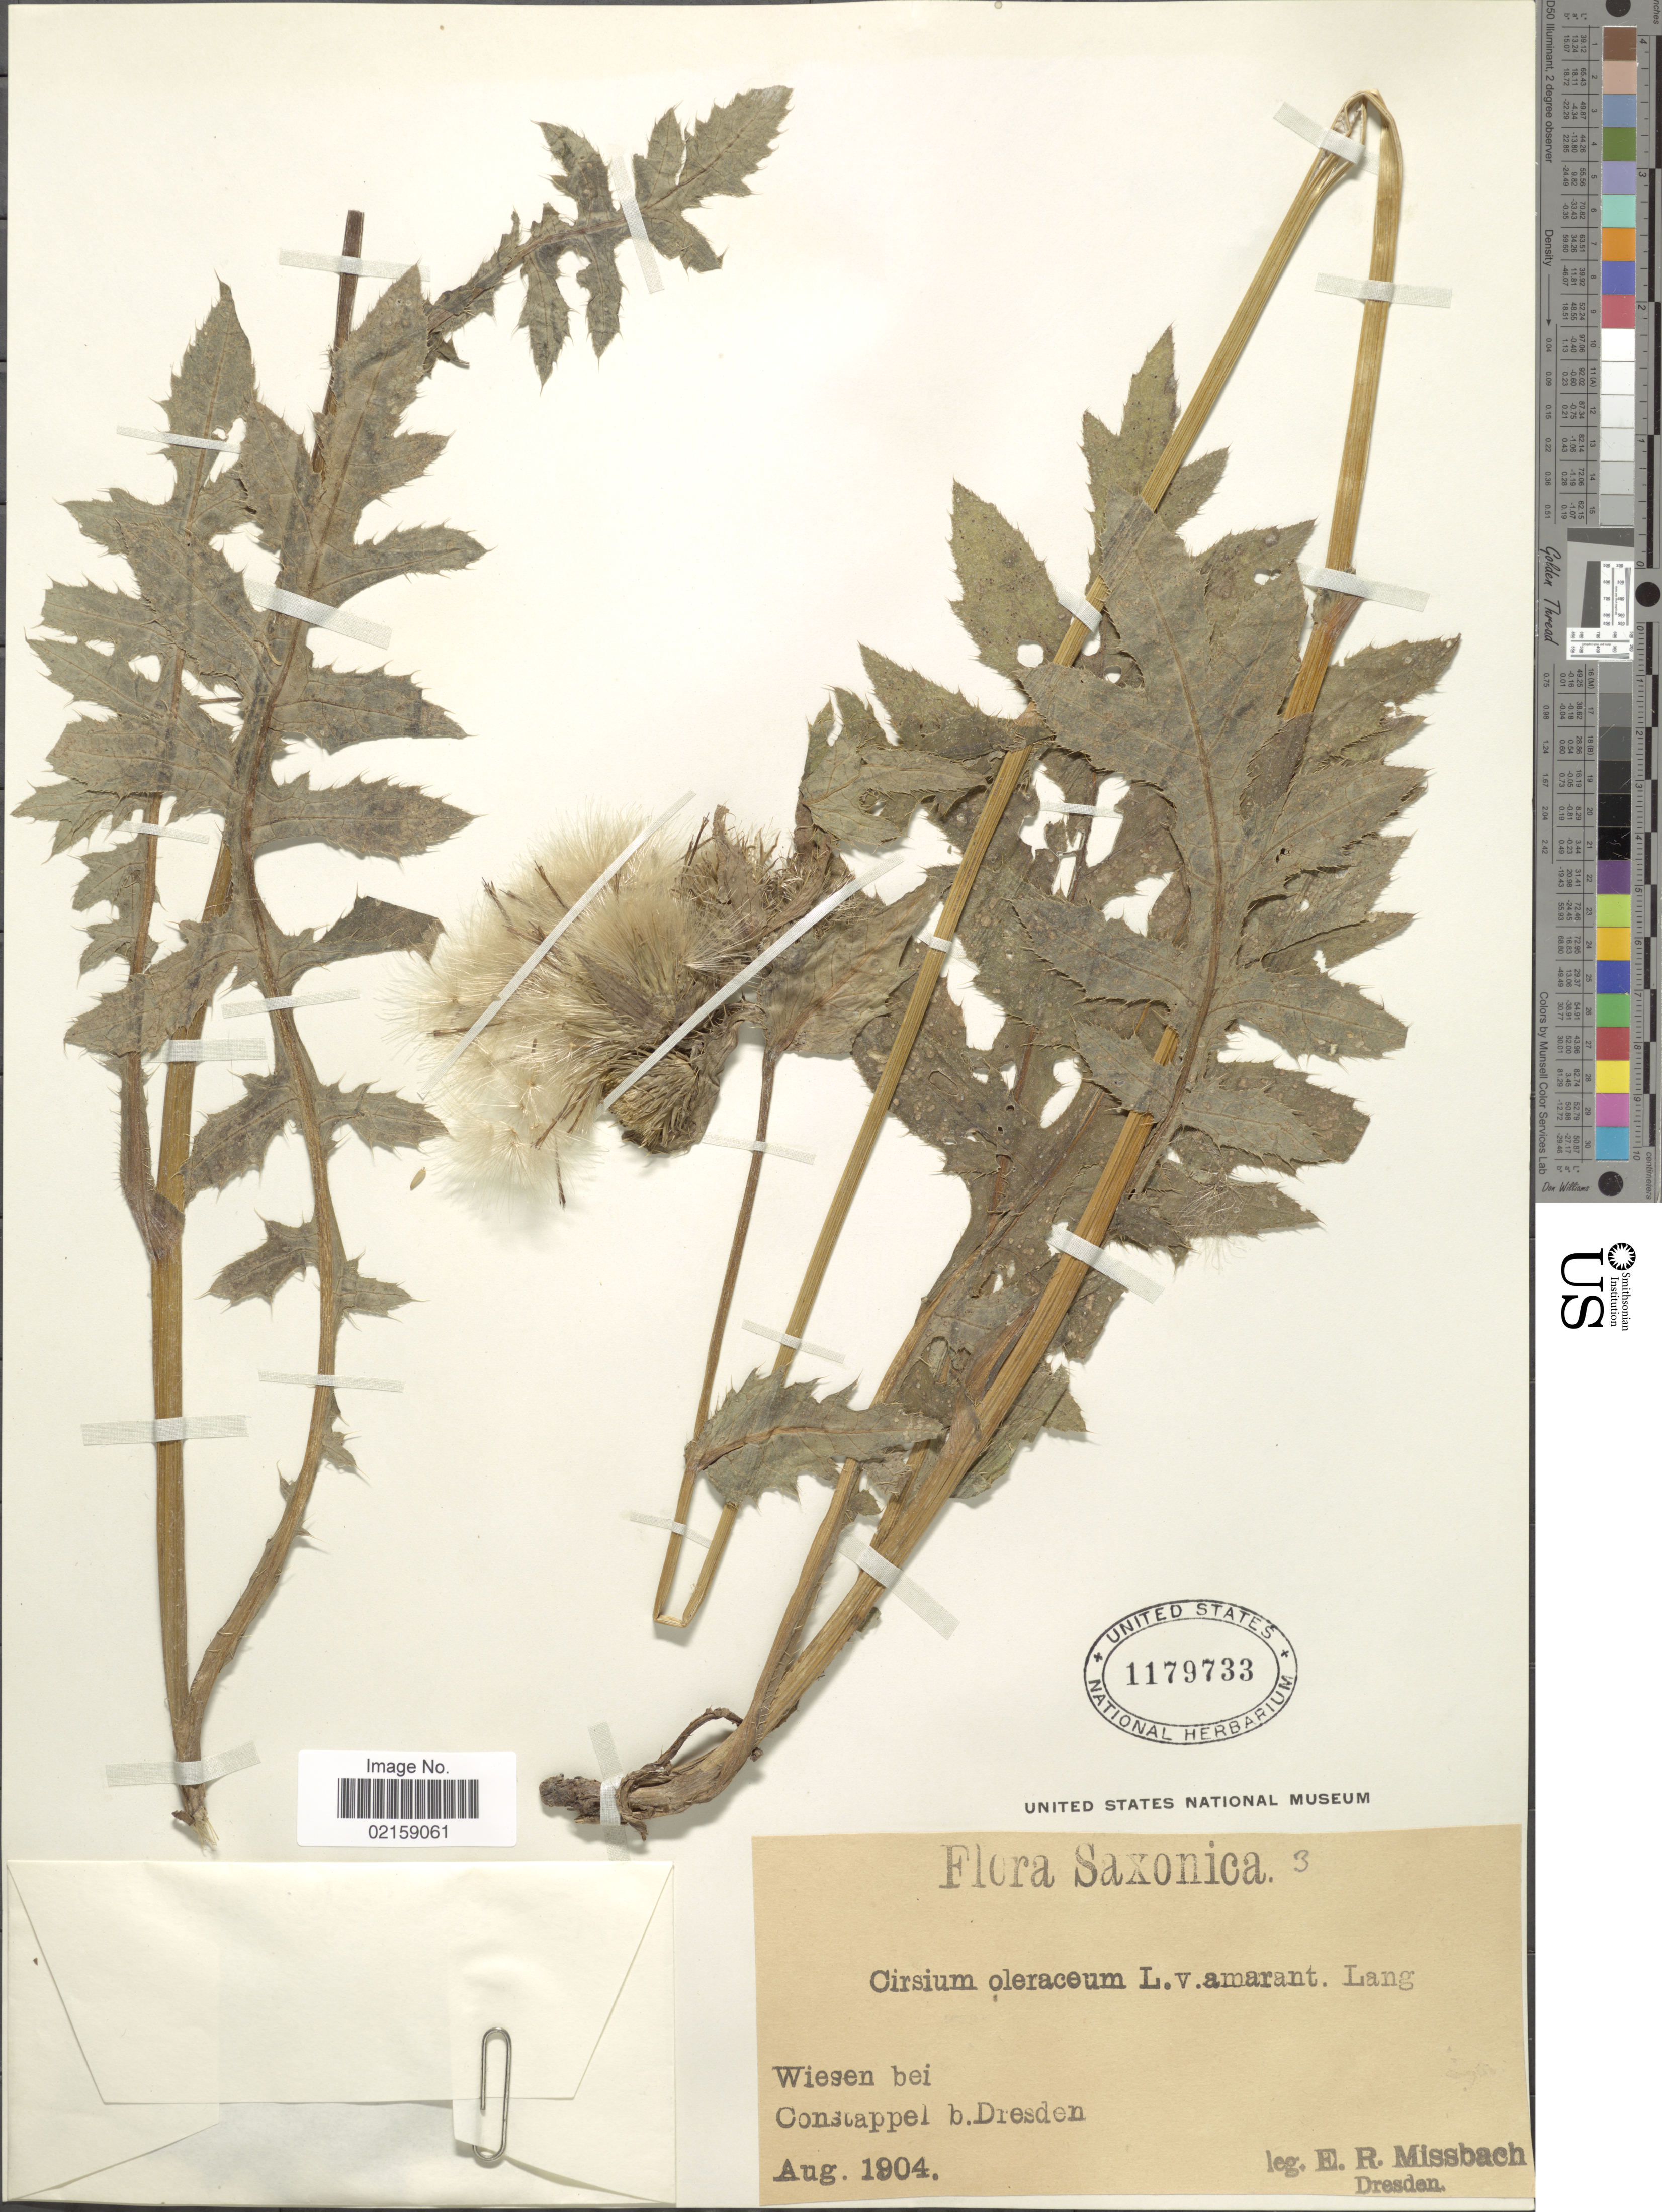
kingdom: Plantae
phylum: Tracheophyta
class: Magnoliopsida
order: Asterales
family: Asteraceae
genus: Cirsium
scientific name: Cirsium oleraceum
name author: (L.) Scop.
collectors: E. Missbach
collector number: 3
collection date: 1904-08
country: Germany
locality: Saxonica, Wiesen bei Constappel b. Dresden.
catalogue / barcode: US 1179733